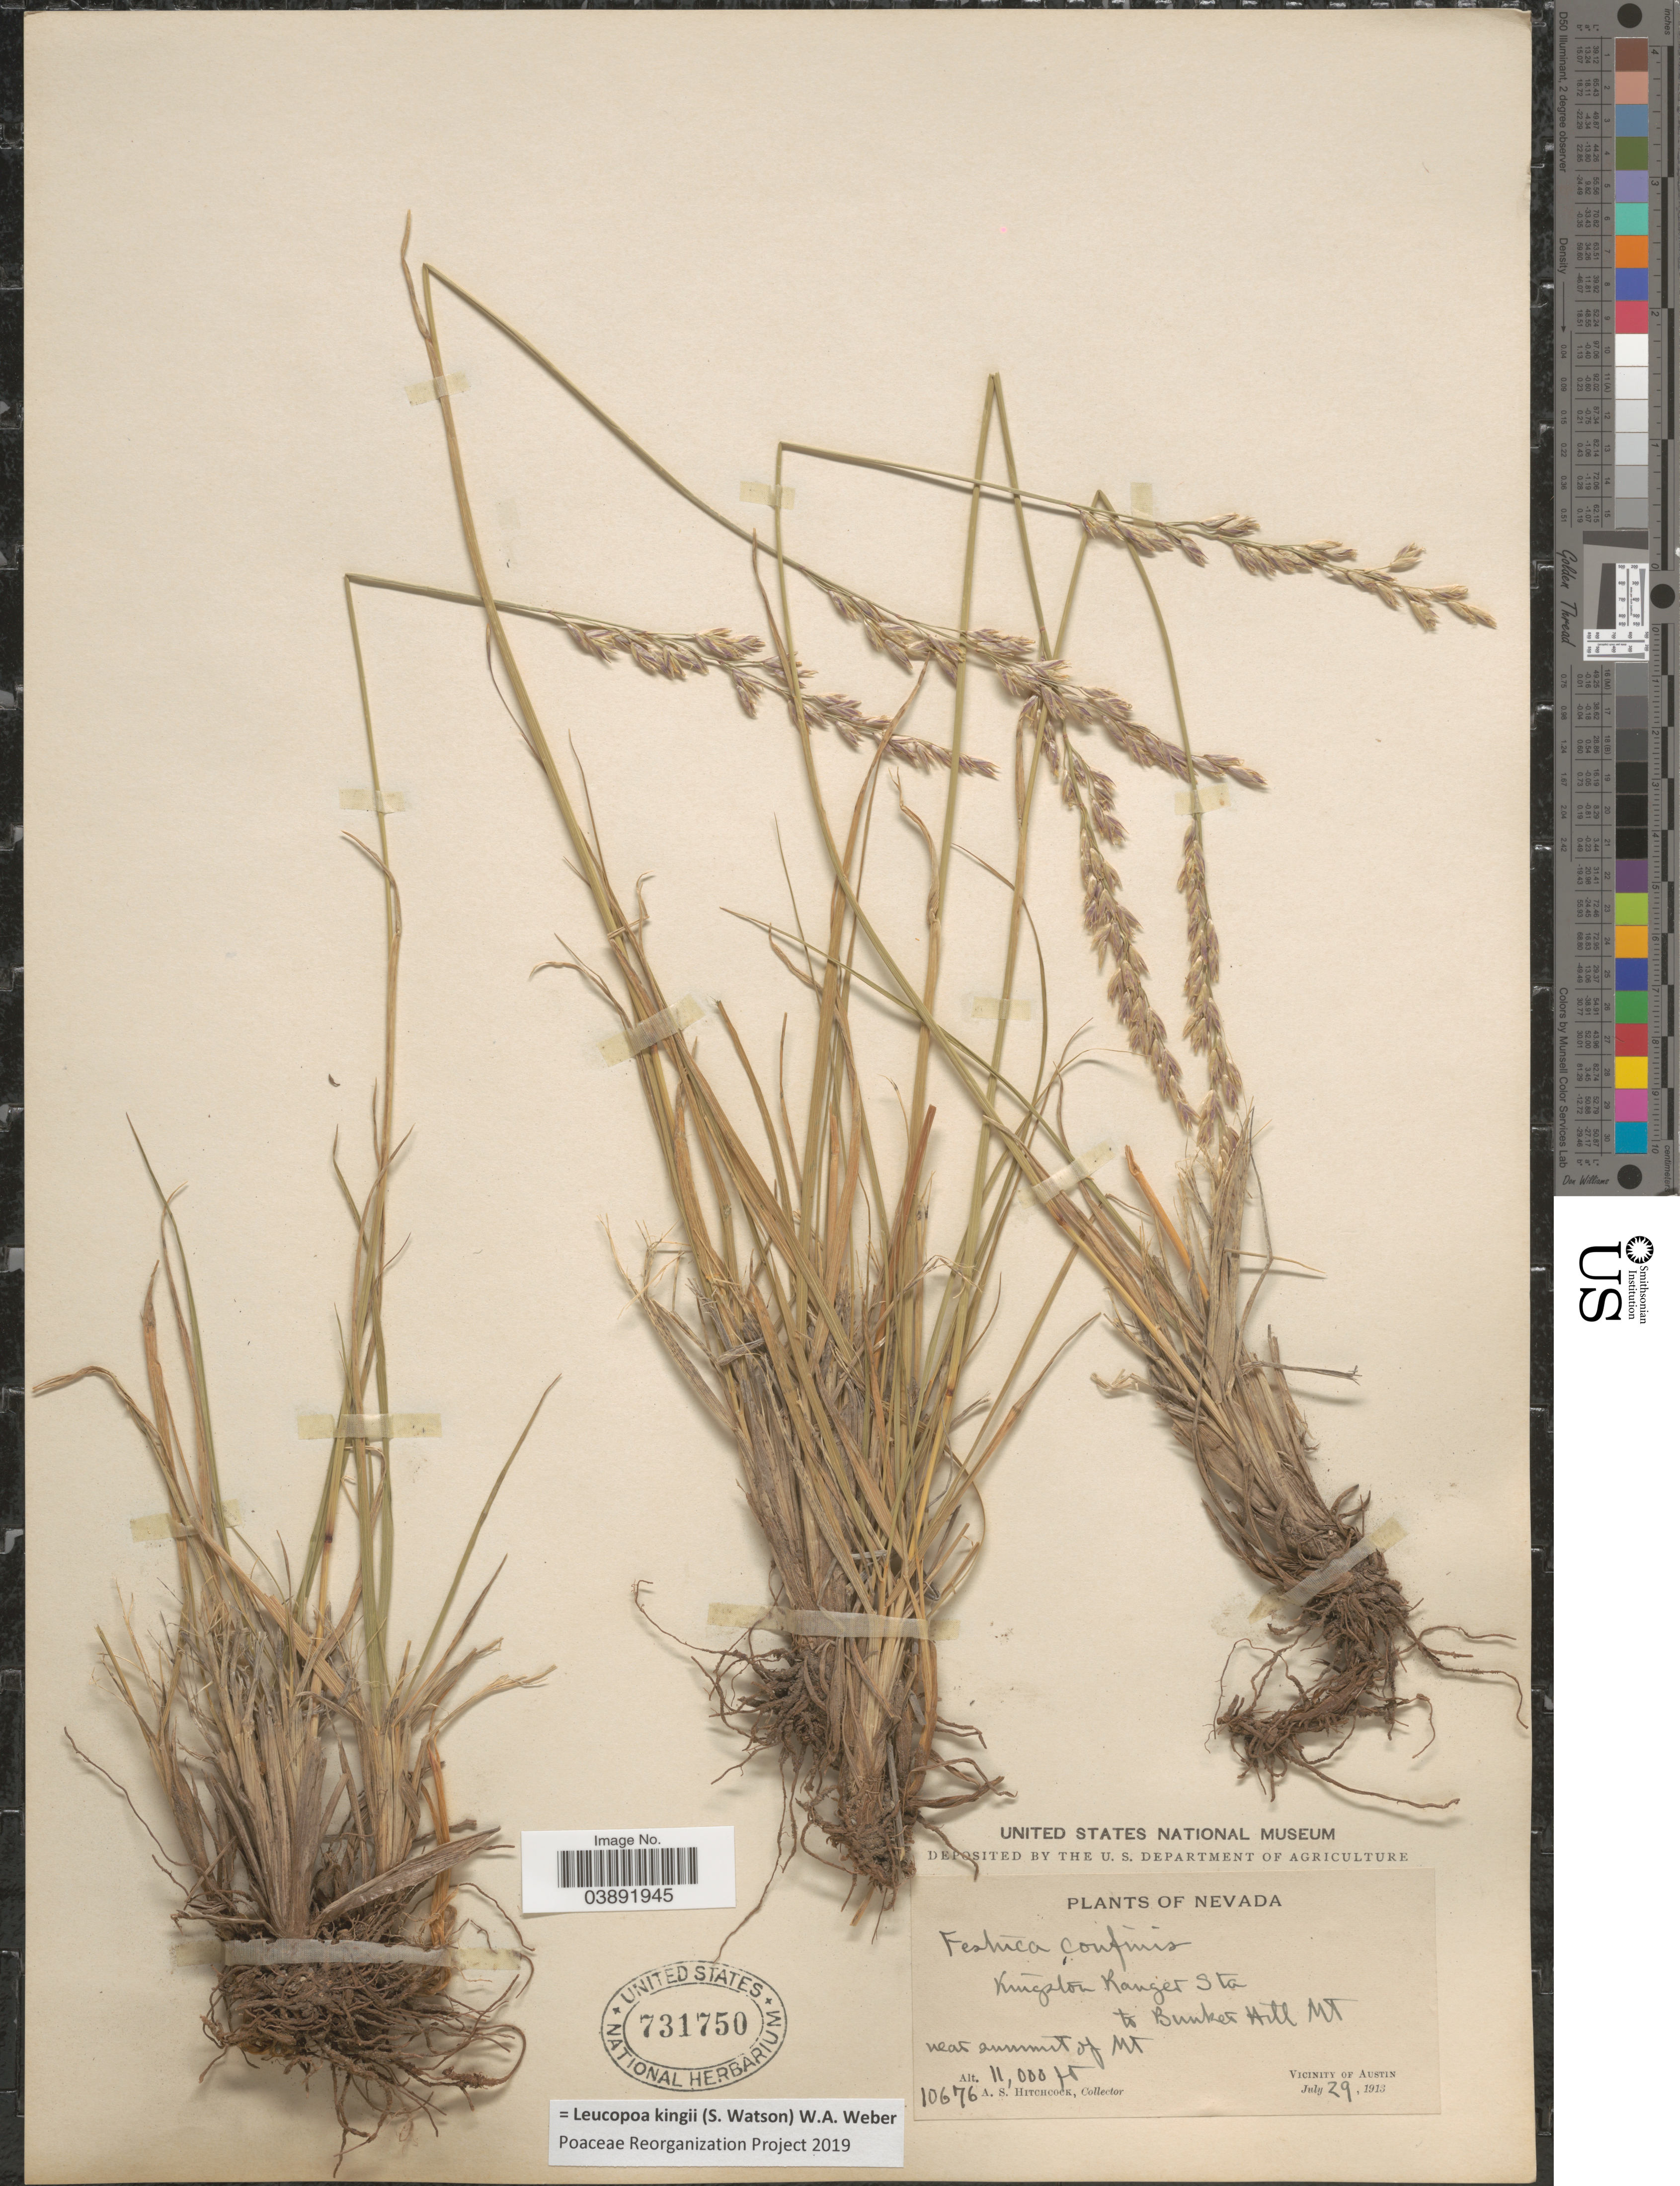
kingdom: Plantae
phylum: Tracheophyta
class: Liliopsida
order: Poales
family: Poaceae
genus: Hesperochloa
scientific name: Hesperochloa kingii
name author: (S. Watson) Rydb.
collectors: A. S. Hitchcock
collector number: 10676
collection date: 1913-07-29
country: United States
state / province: Nevada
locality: Kingston Ranger Sta to Bunker Hill Mt. Near summit of Mt. Vicinity of Austin.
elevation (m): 3353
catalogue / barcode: US 731750